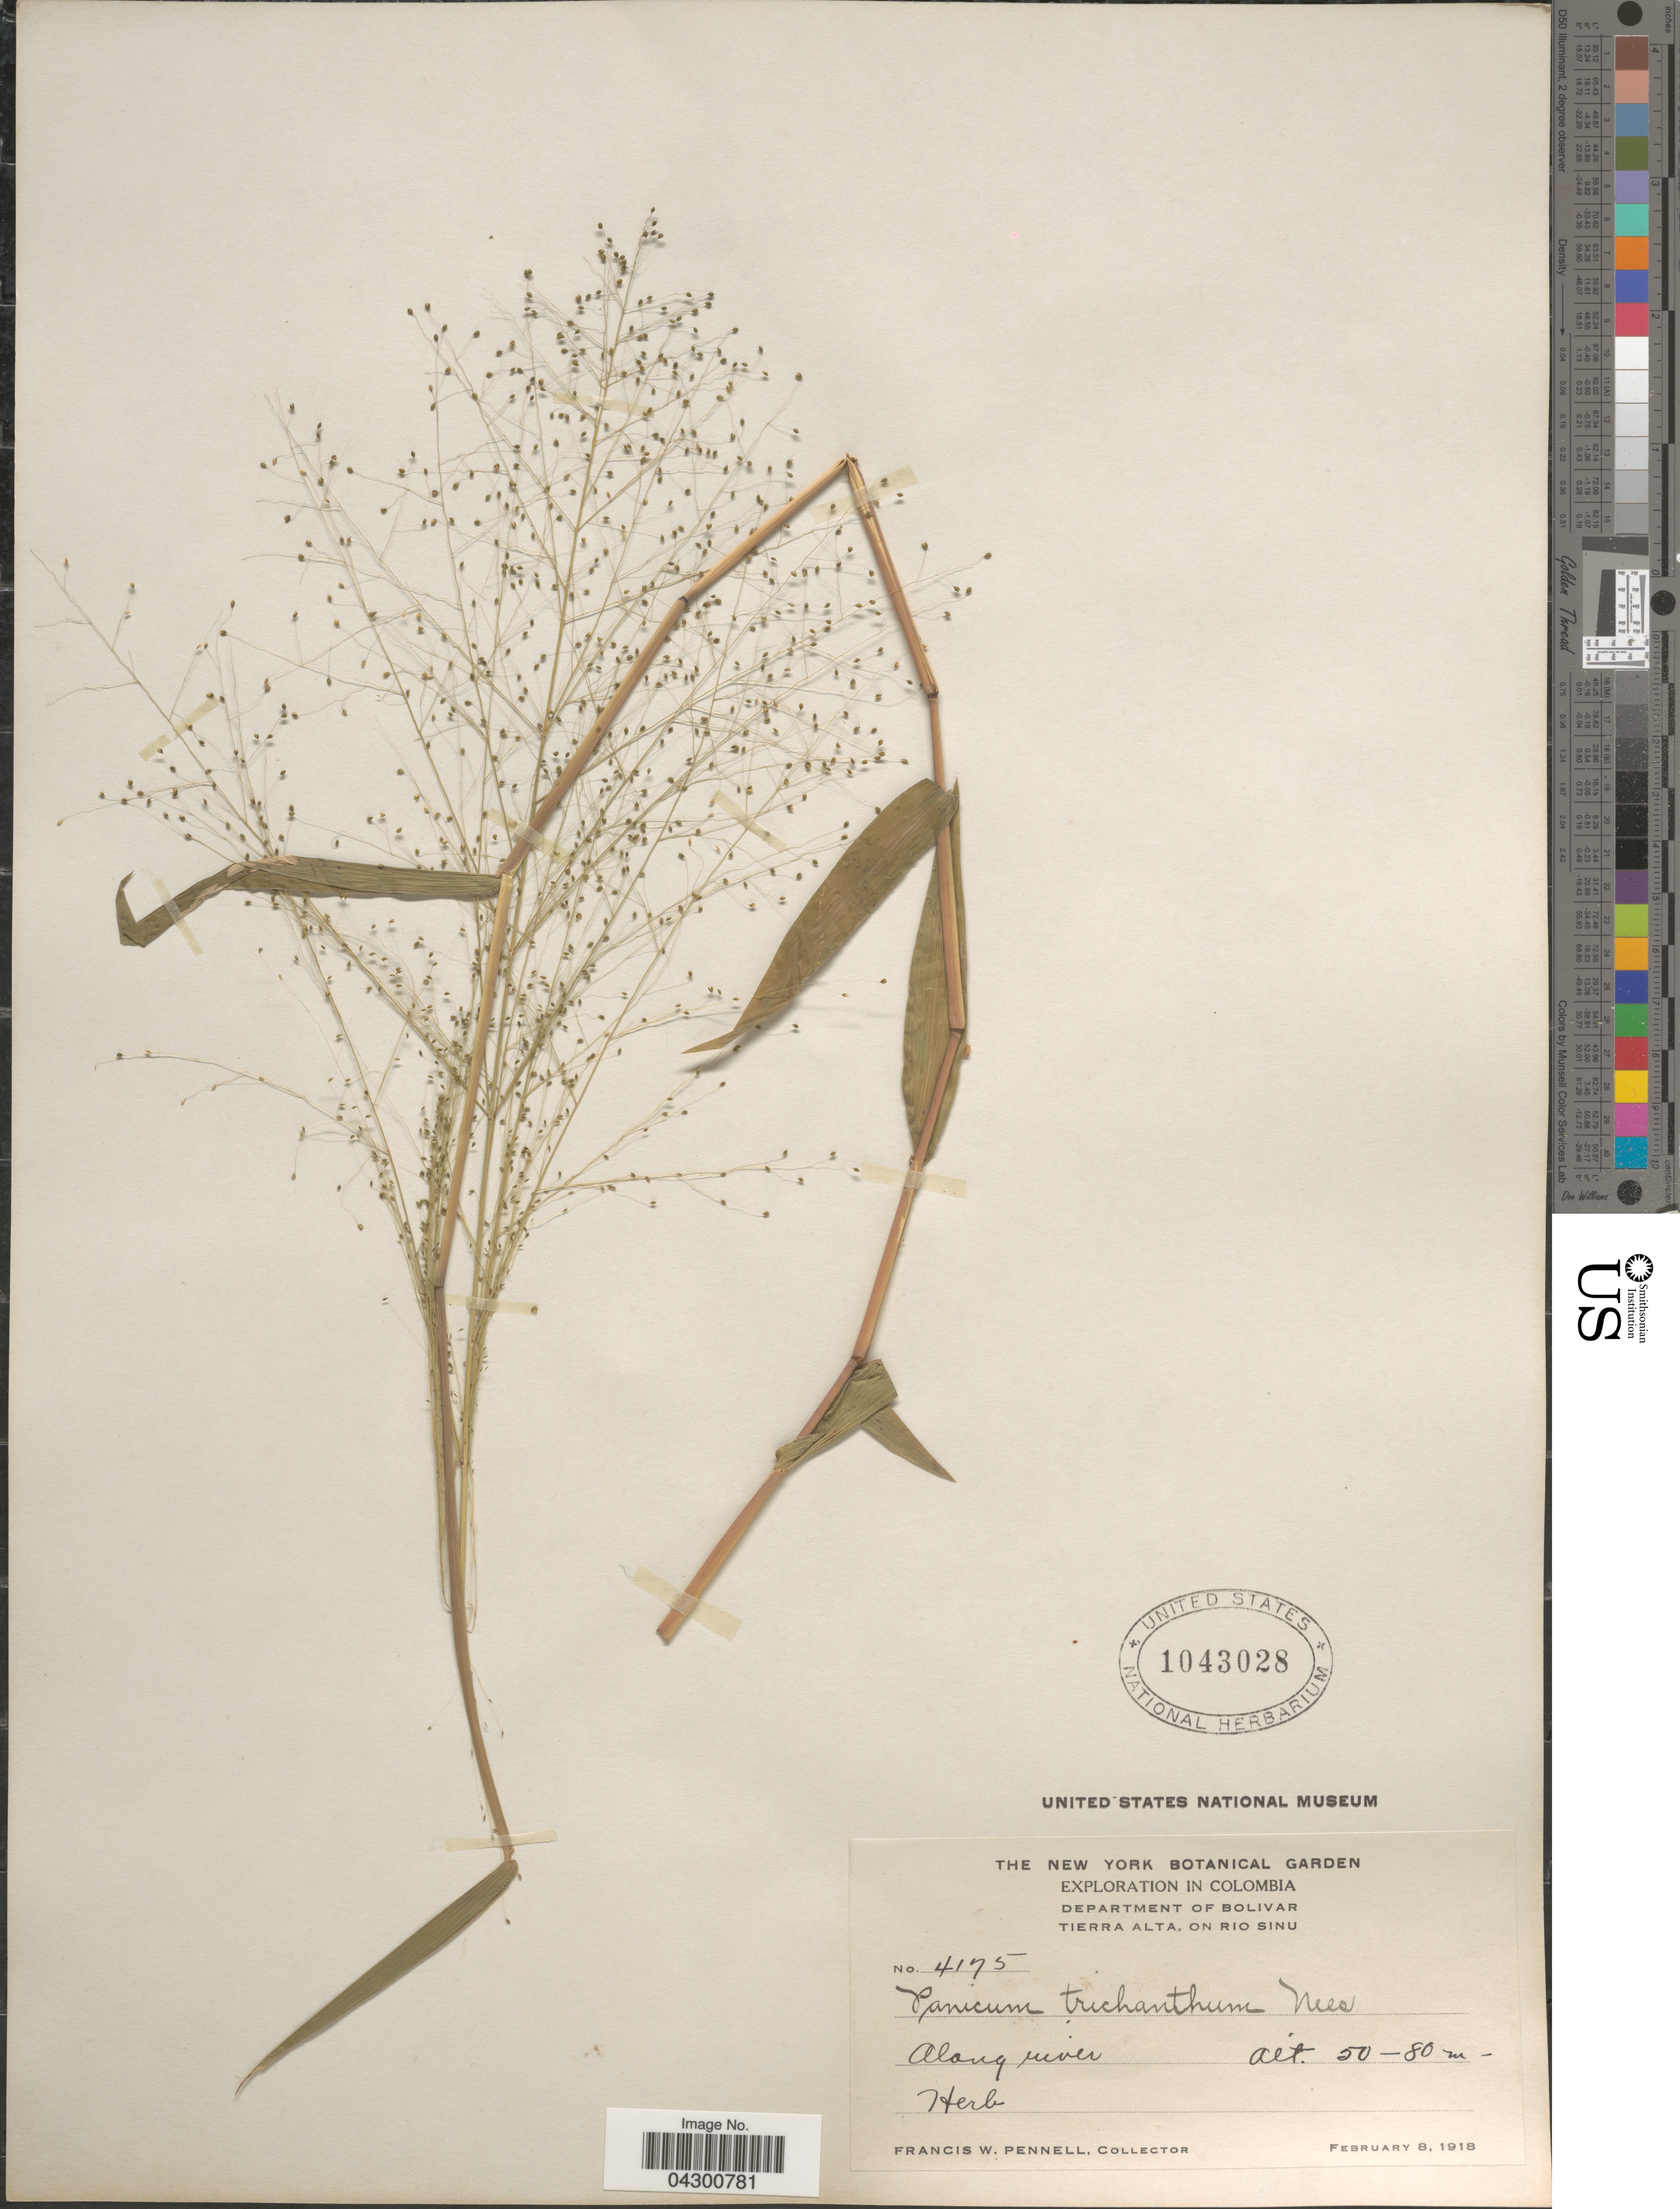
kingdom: Plantae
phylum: Tracheophyta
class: Liliopsida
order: Poales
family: Poaceae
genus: Panicum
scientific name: Panicum trichanthum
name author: Nees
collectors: F. W. Pennell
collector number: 4175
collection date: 1918-02-08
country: Colombia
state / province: Bolívar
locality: Exploration in Colombia. Department of Bolivar. Tierra Alta, on Rio Sinu. Along river.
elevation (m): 50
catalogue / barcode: US 1043028